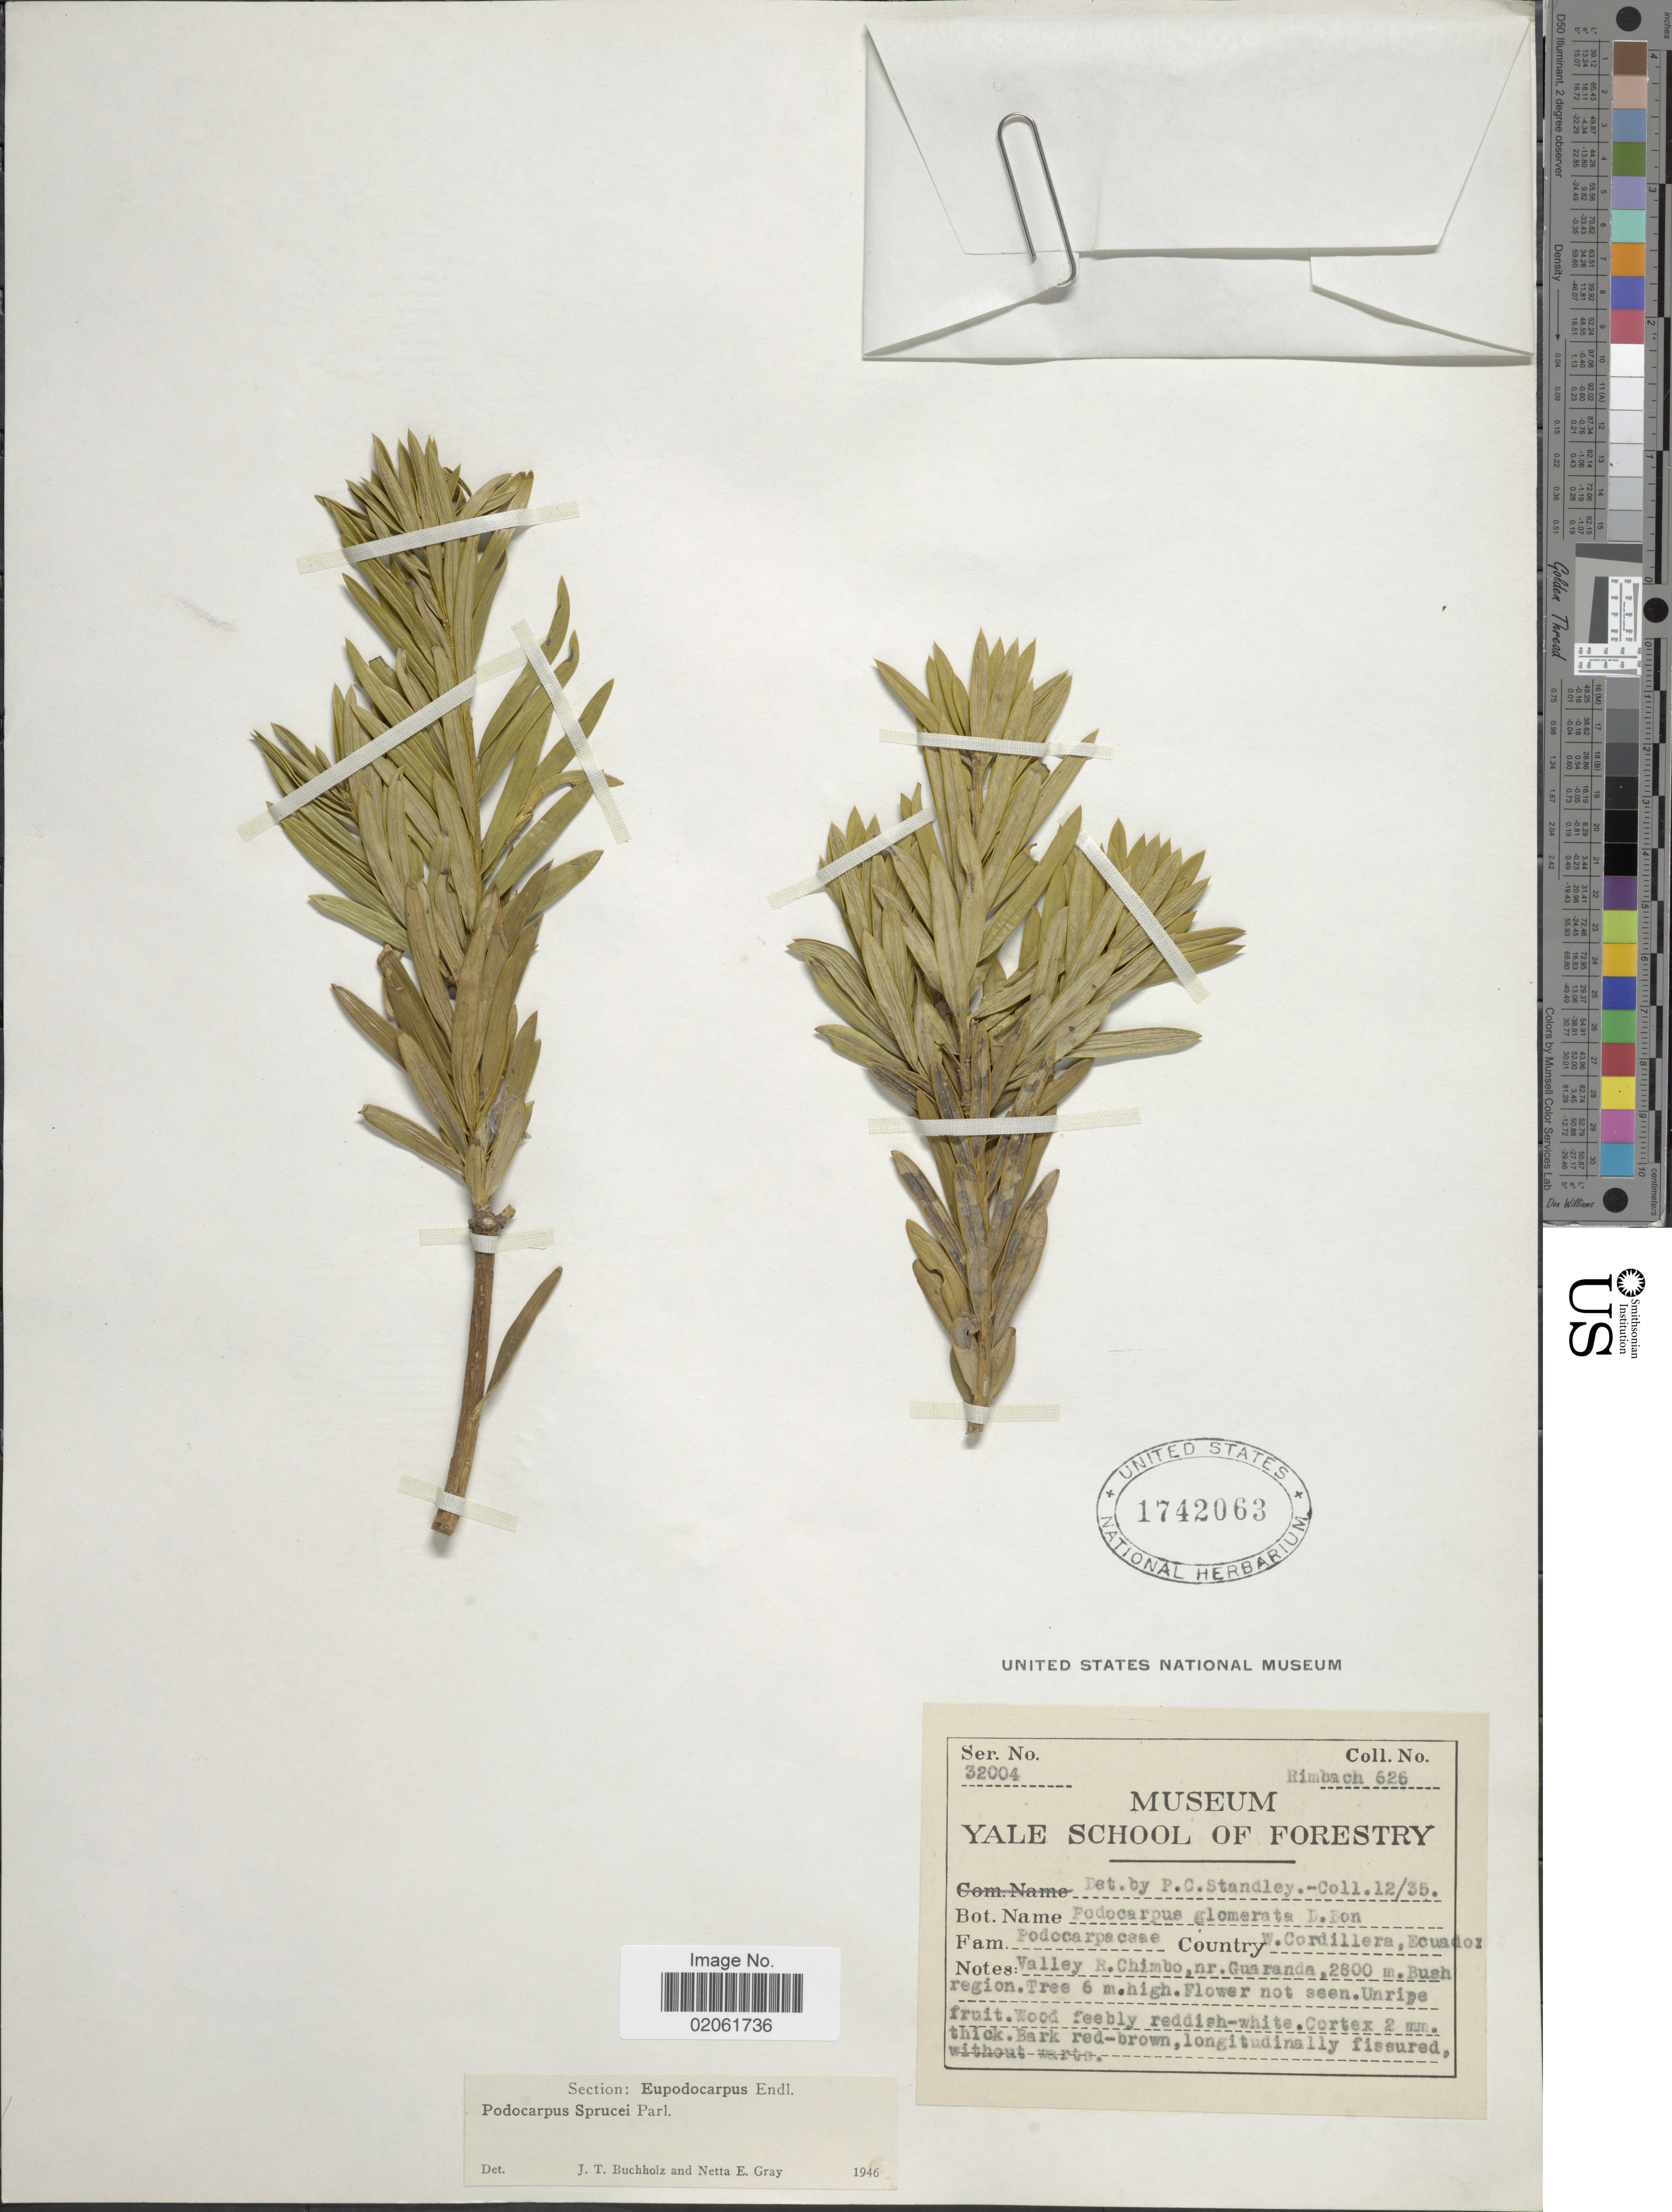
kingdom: Plantae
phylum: Tracheophyta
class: Pinopsida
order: Pinales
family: Podocarpaceae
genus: Podocarpus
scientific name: Podocarpus sprucei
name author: Parl.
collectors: Rimbach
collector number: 626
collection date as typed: Transcribed d/m/y: /12/35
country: Ecuador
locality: Country W. Cordillera, Valley R. Chimbo, nr. Guaranda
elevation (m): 2800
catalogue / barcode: US 1742063